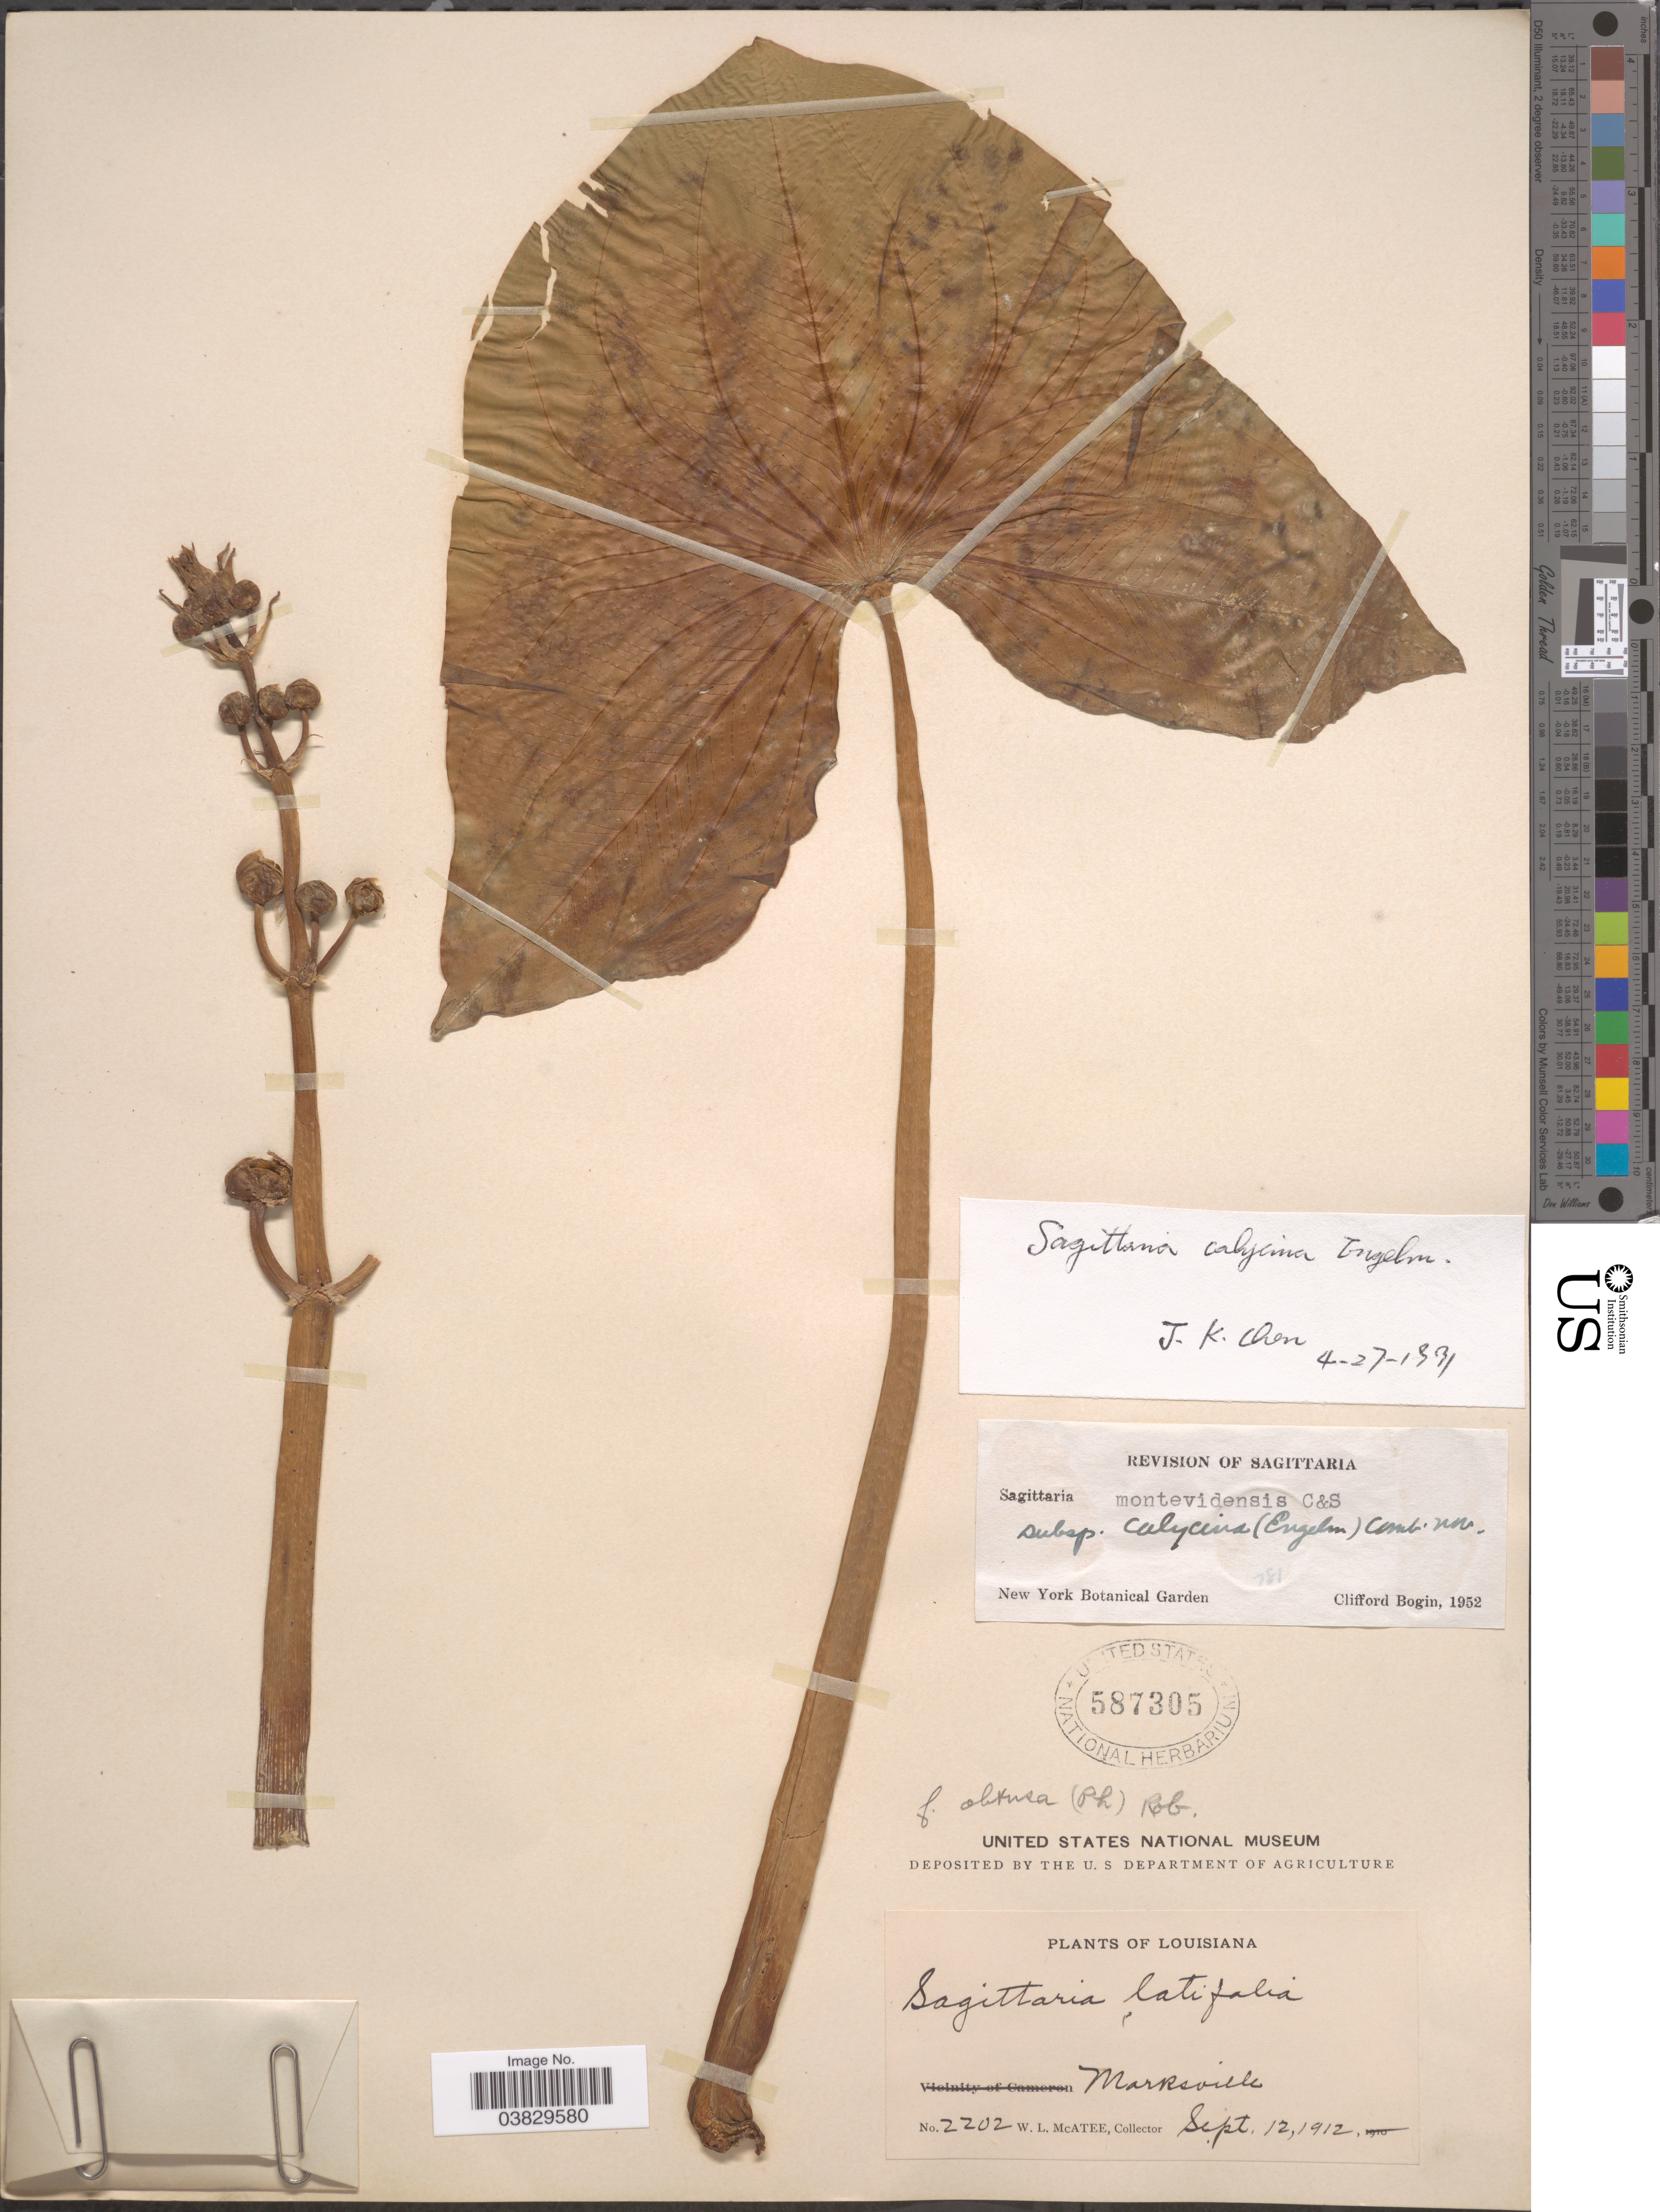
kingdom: Plantae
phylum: Tracheophyta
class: Liliopsida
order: Alismatales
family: Alismataceae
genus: Sagittaria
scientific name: Sagittaria calycina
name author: Engelm.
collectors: W. McAtee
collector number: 2202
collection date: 1912-09-12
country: United States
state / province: Louisiana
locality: Marksville.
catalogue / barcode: US 587305